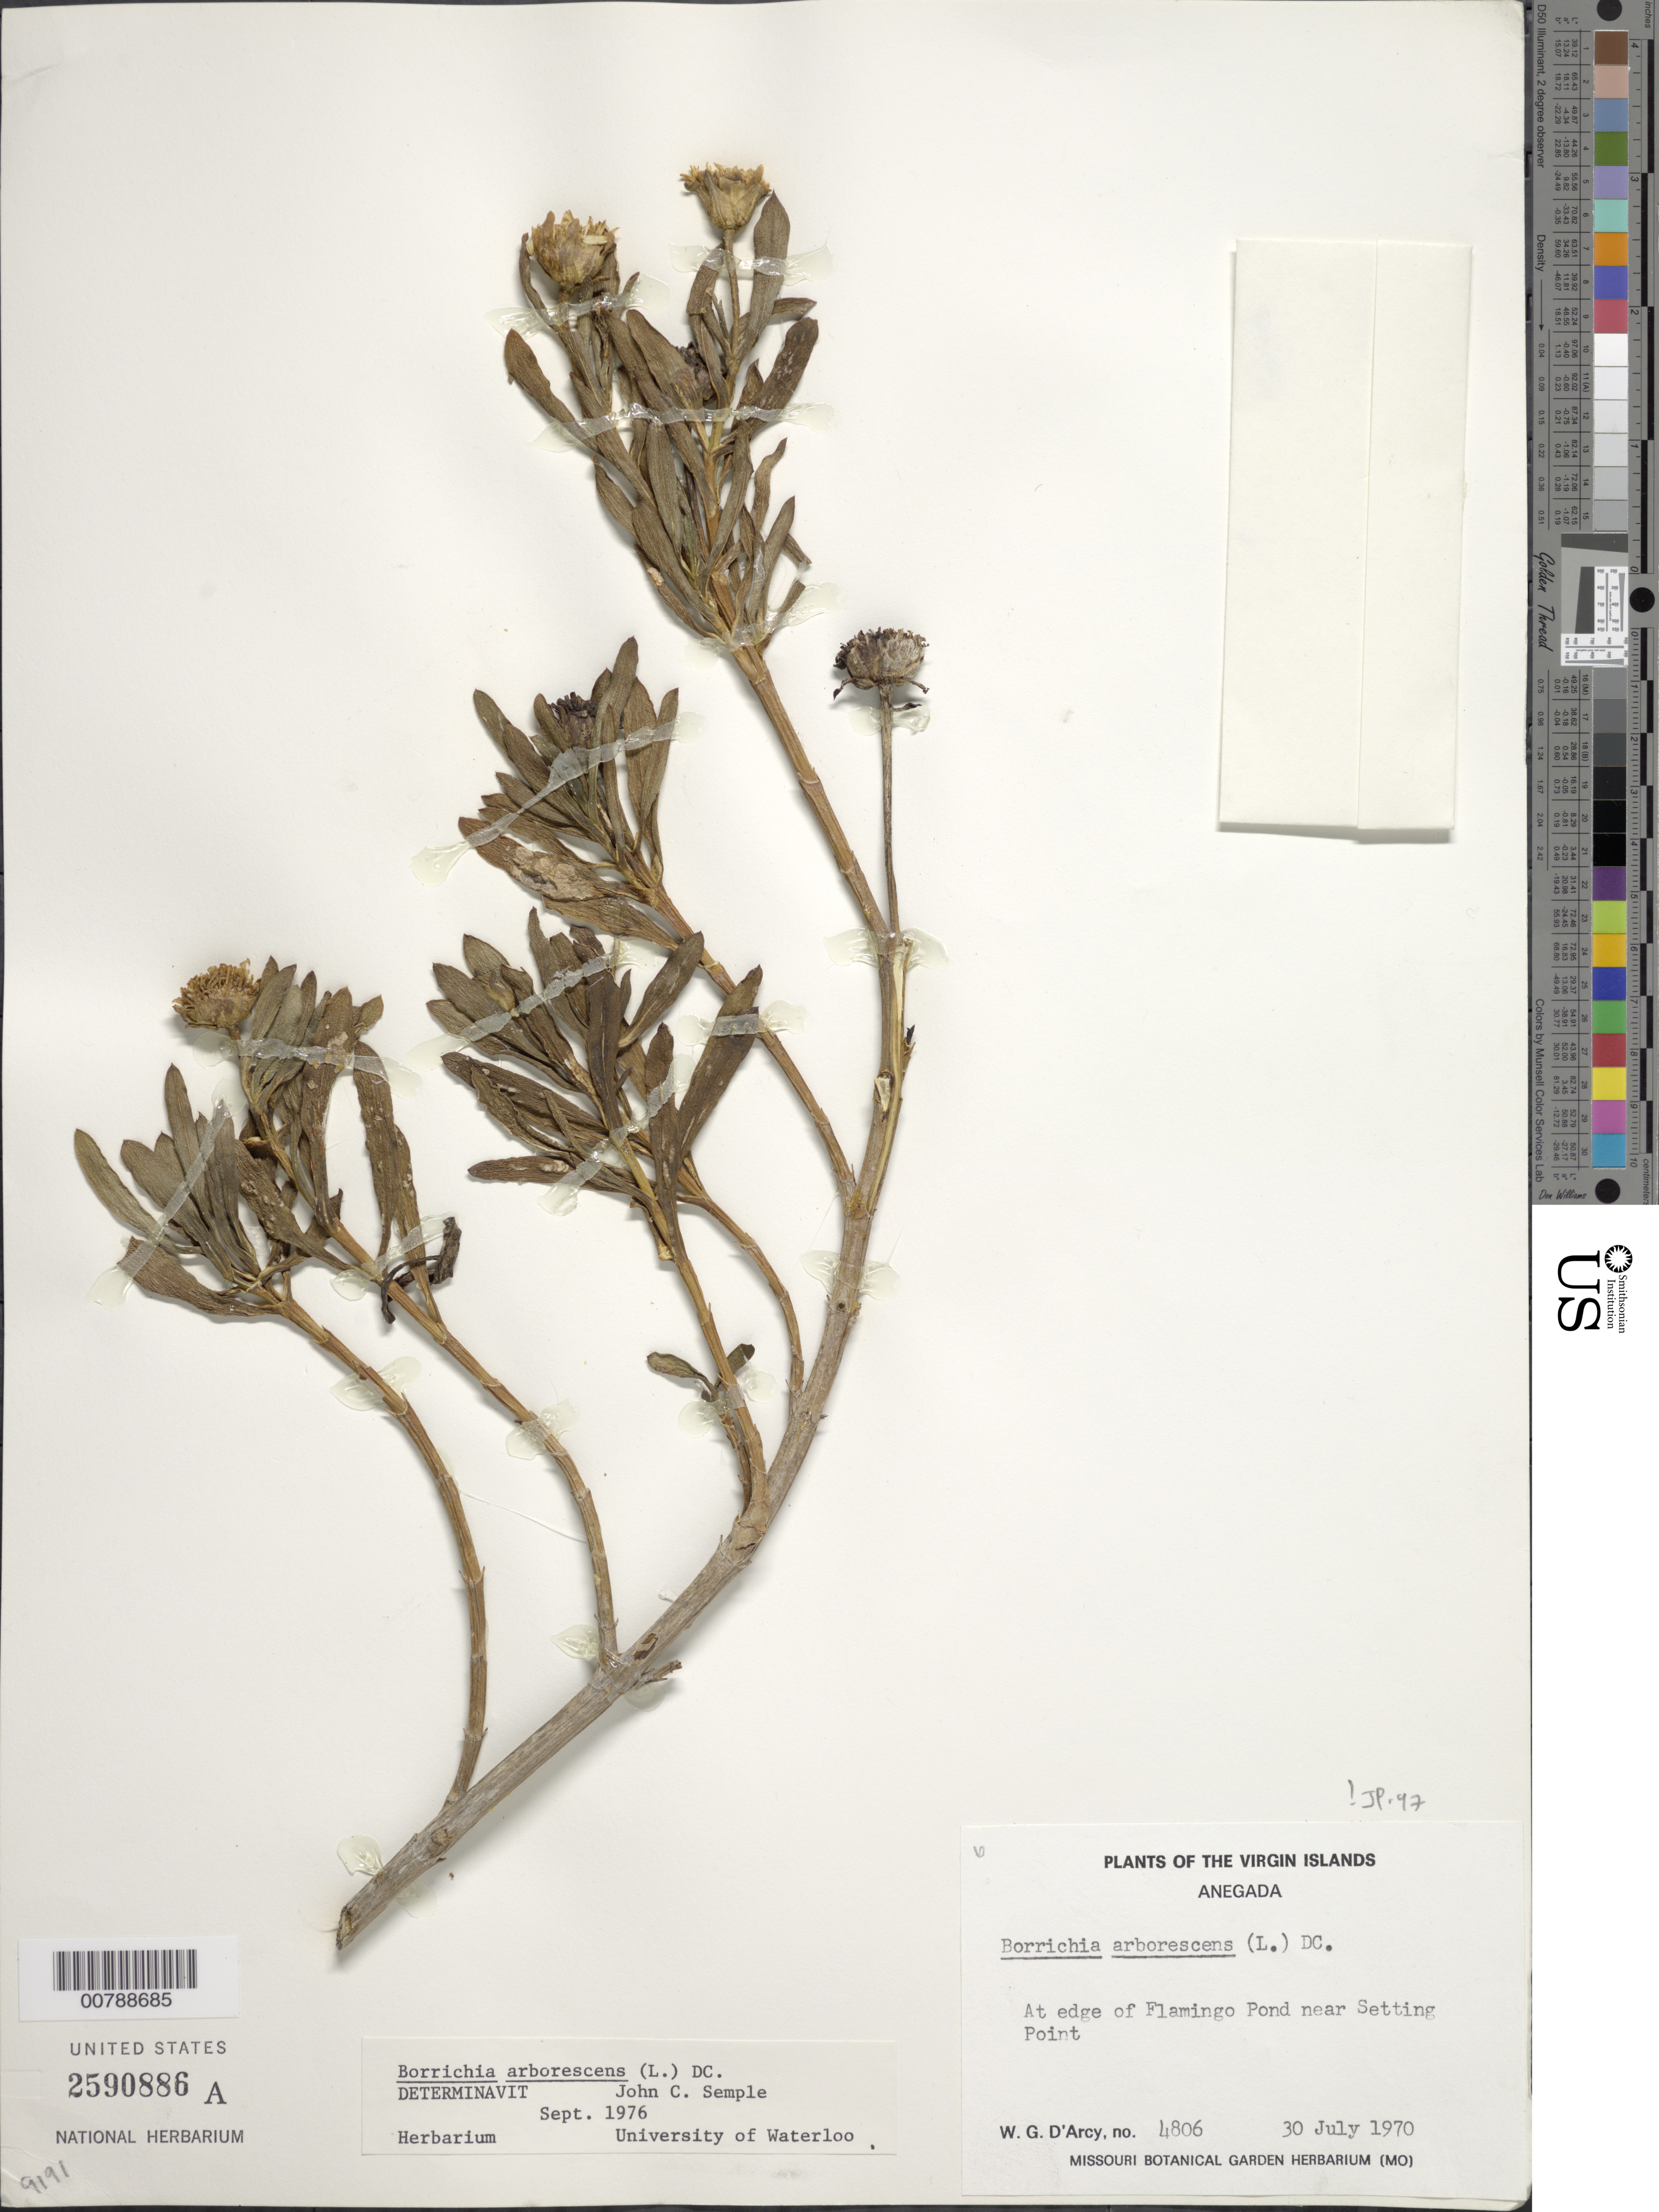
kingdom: Plantae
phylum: Tracheophyta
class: Magnoliopsida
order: Asterales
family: Asteraceae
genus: Borrichia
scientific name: Borrichia arborescens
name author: (L.) DC.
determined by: Semple, J. C.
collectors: W. G. D'Arcy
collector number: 4806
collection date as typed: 30 Jul 1970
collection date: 1970-07-30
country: British Virgin Islands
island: Anegada I.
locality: At edge of Flamingo Pond near Setting Point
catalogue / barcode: US 2590886A